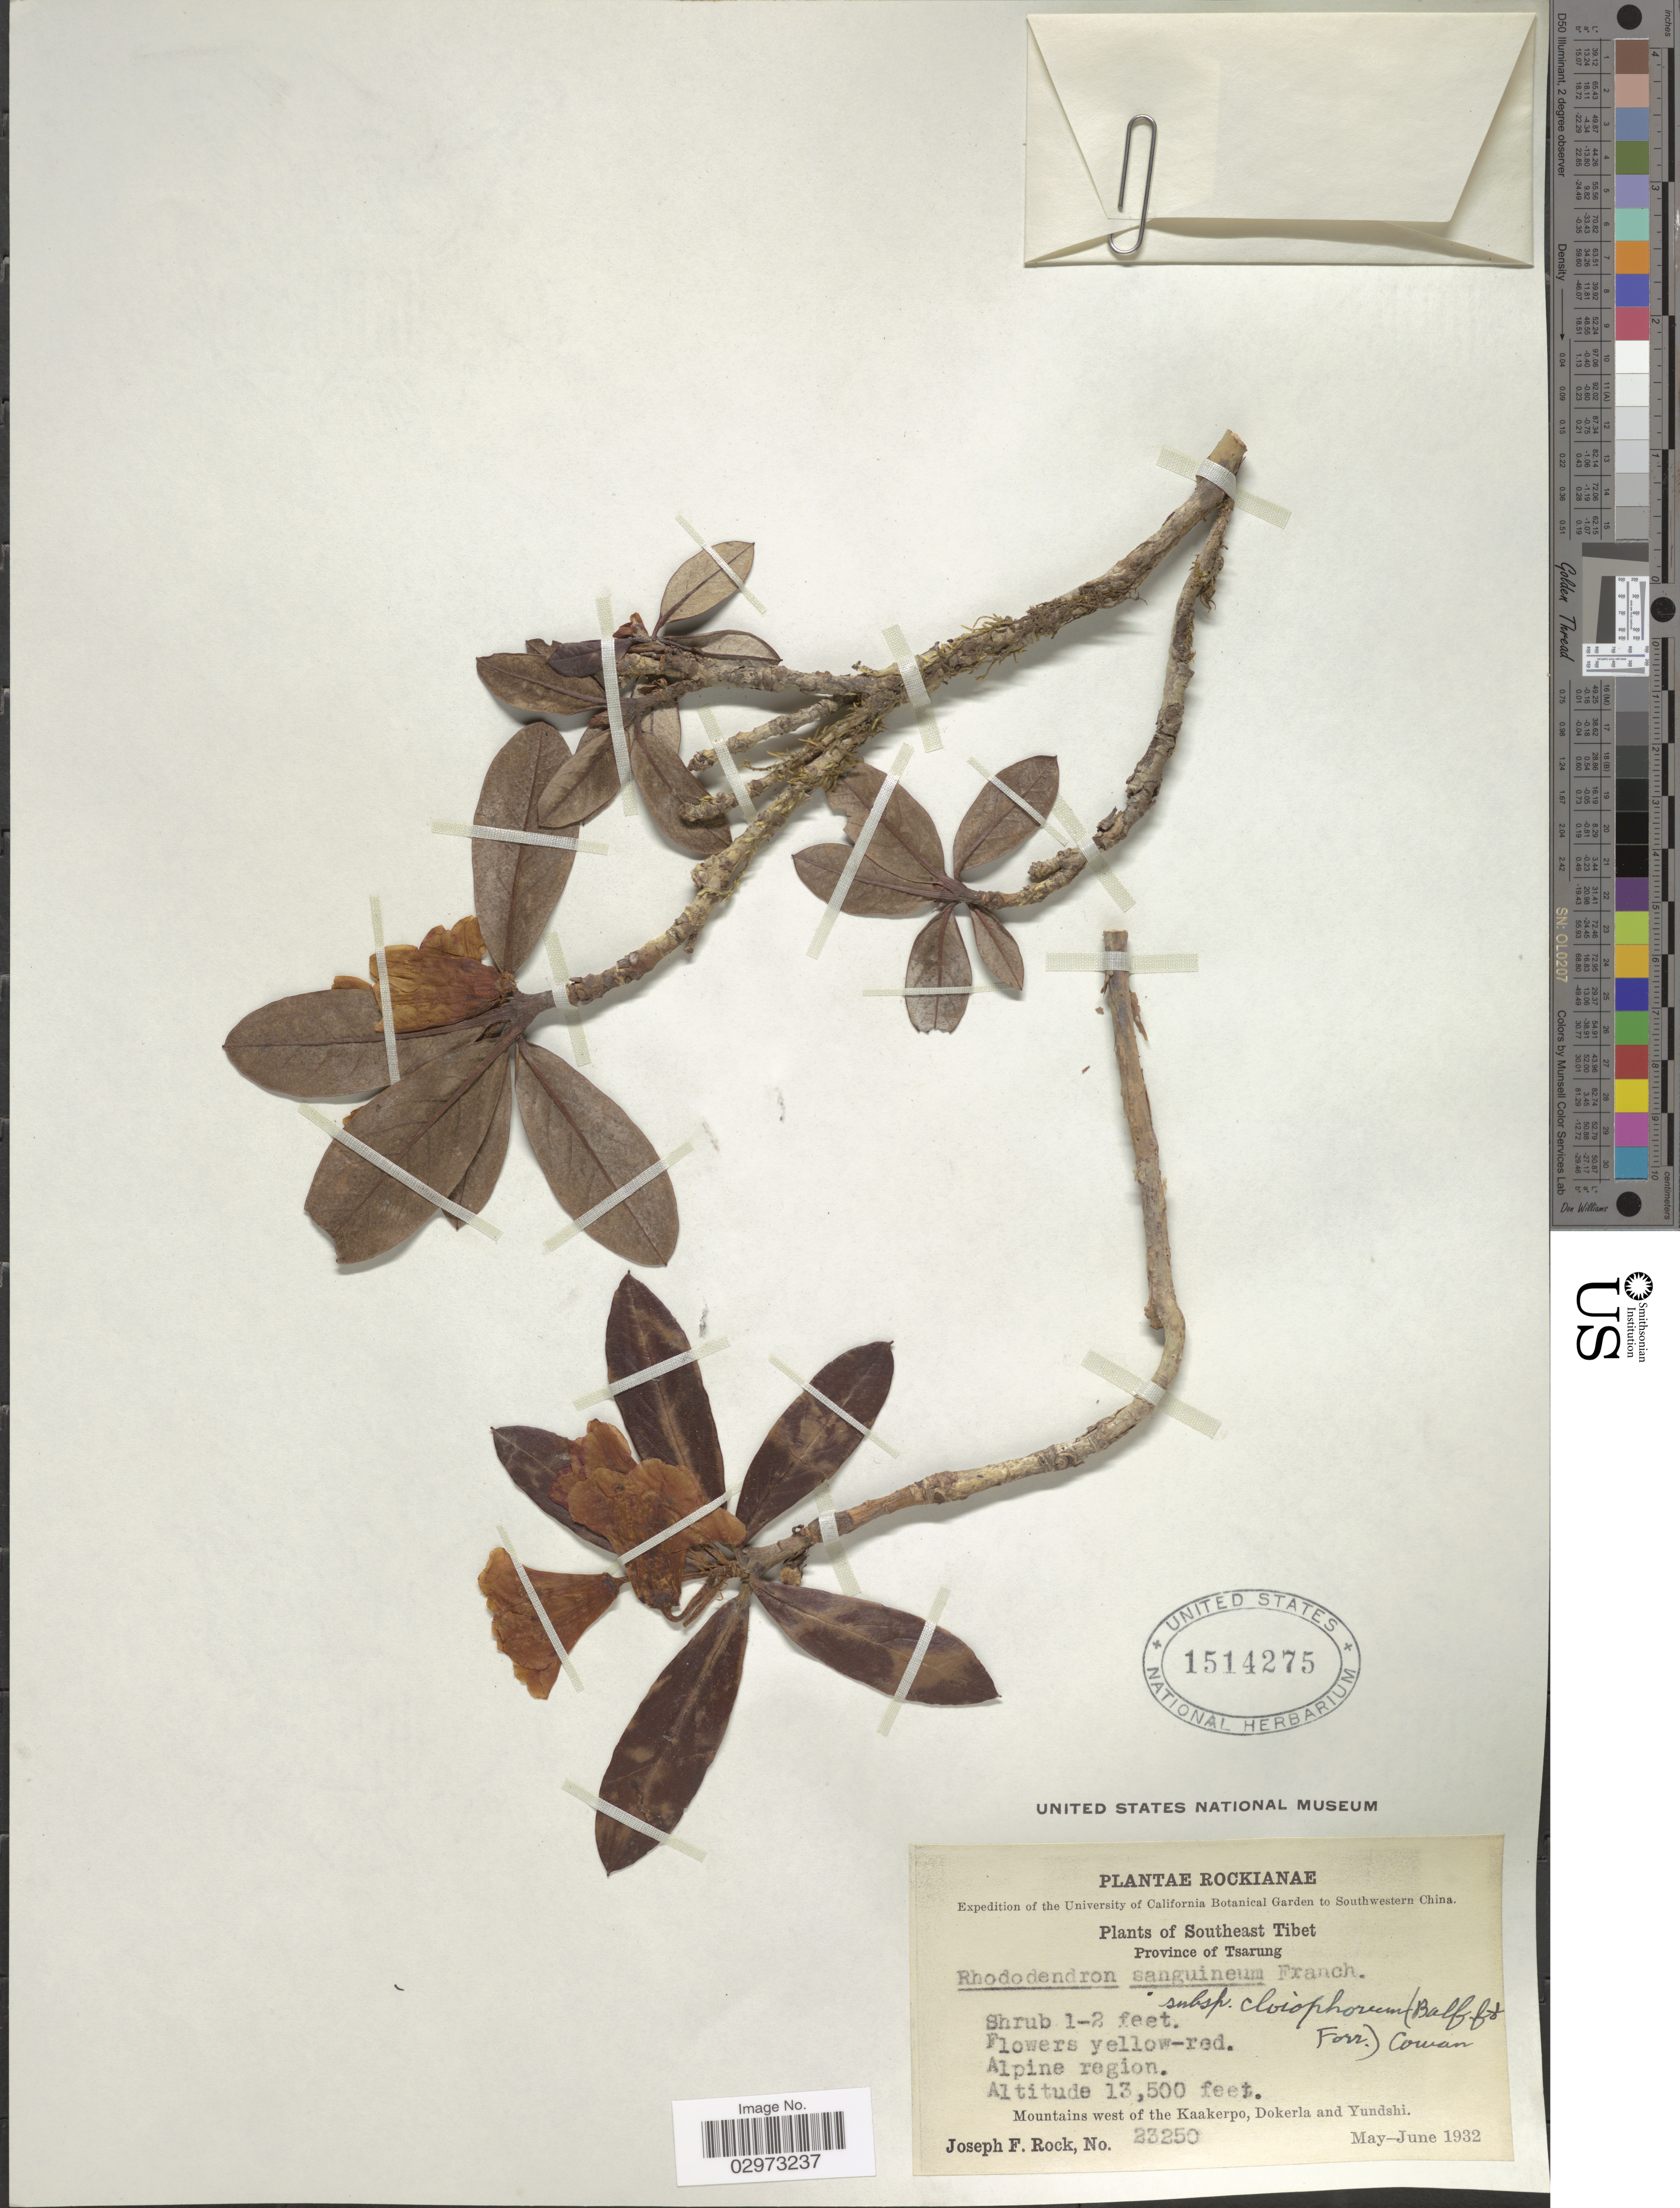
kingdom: Plantae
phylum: Tracheophyta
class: Magnoliopsida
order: Ericales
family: Ericaceae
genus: Rhododendron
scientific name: Rhododendron sanguineum subsp. cloiophorum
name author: (Balf. f. & Forrest) Cowan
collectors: J. F. Rock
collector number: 23250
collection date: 1932-05/1932-06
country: China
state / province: Xizang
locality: Southwestern China. Southeast Tibet. Province of Tsarung. Alpine region. Mountains west of the Kaakerpo, Dokerla and Yundshi.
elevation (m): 4115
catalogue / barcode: US 1514275